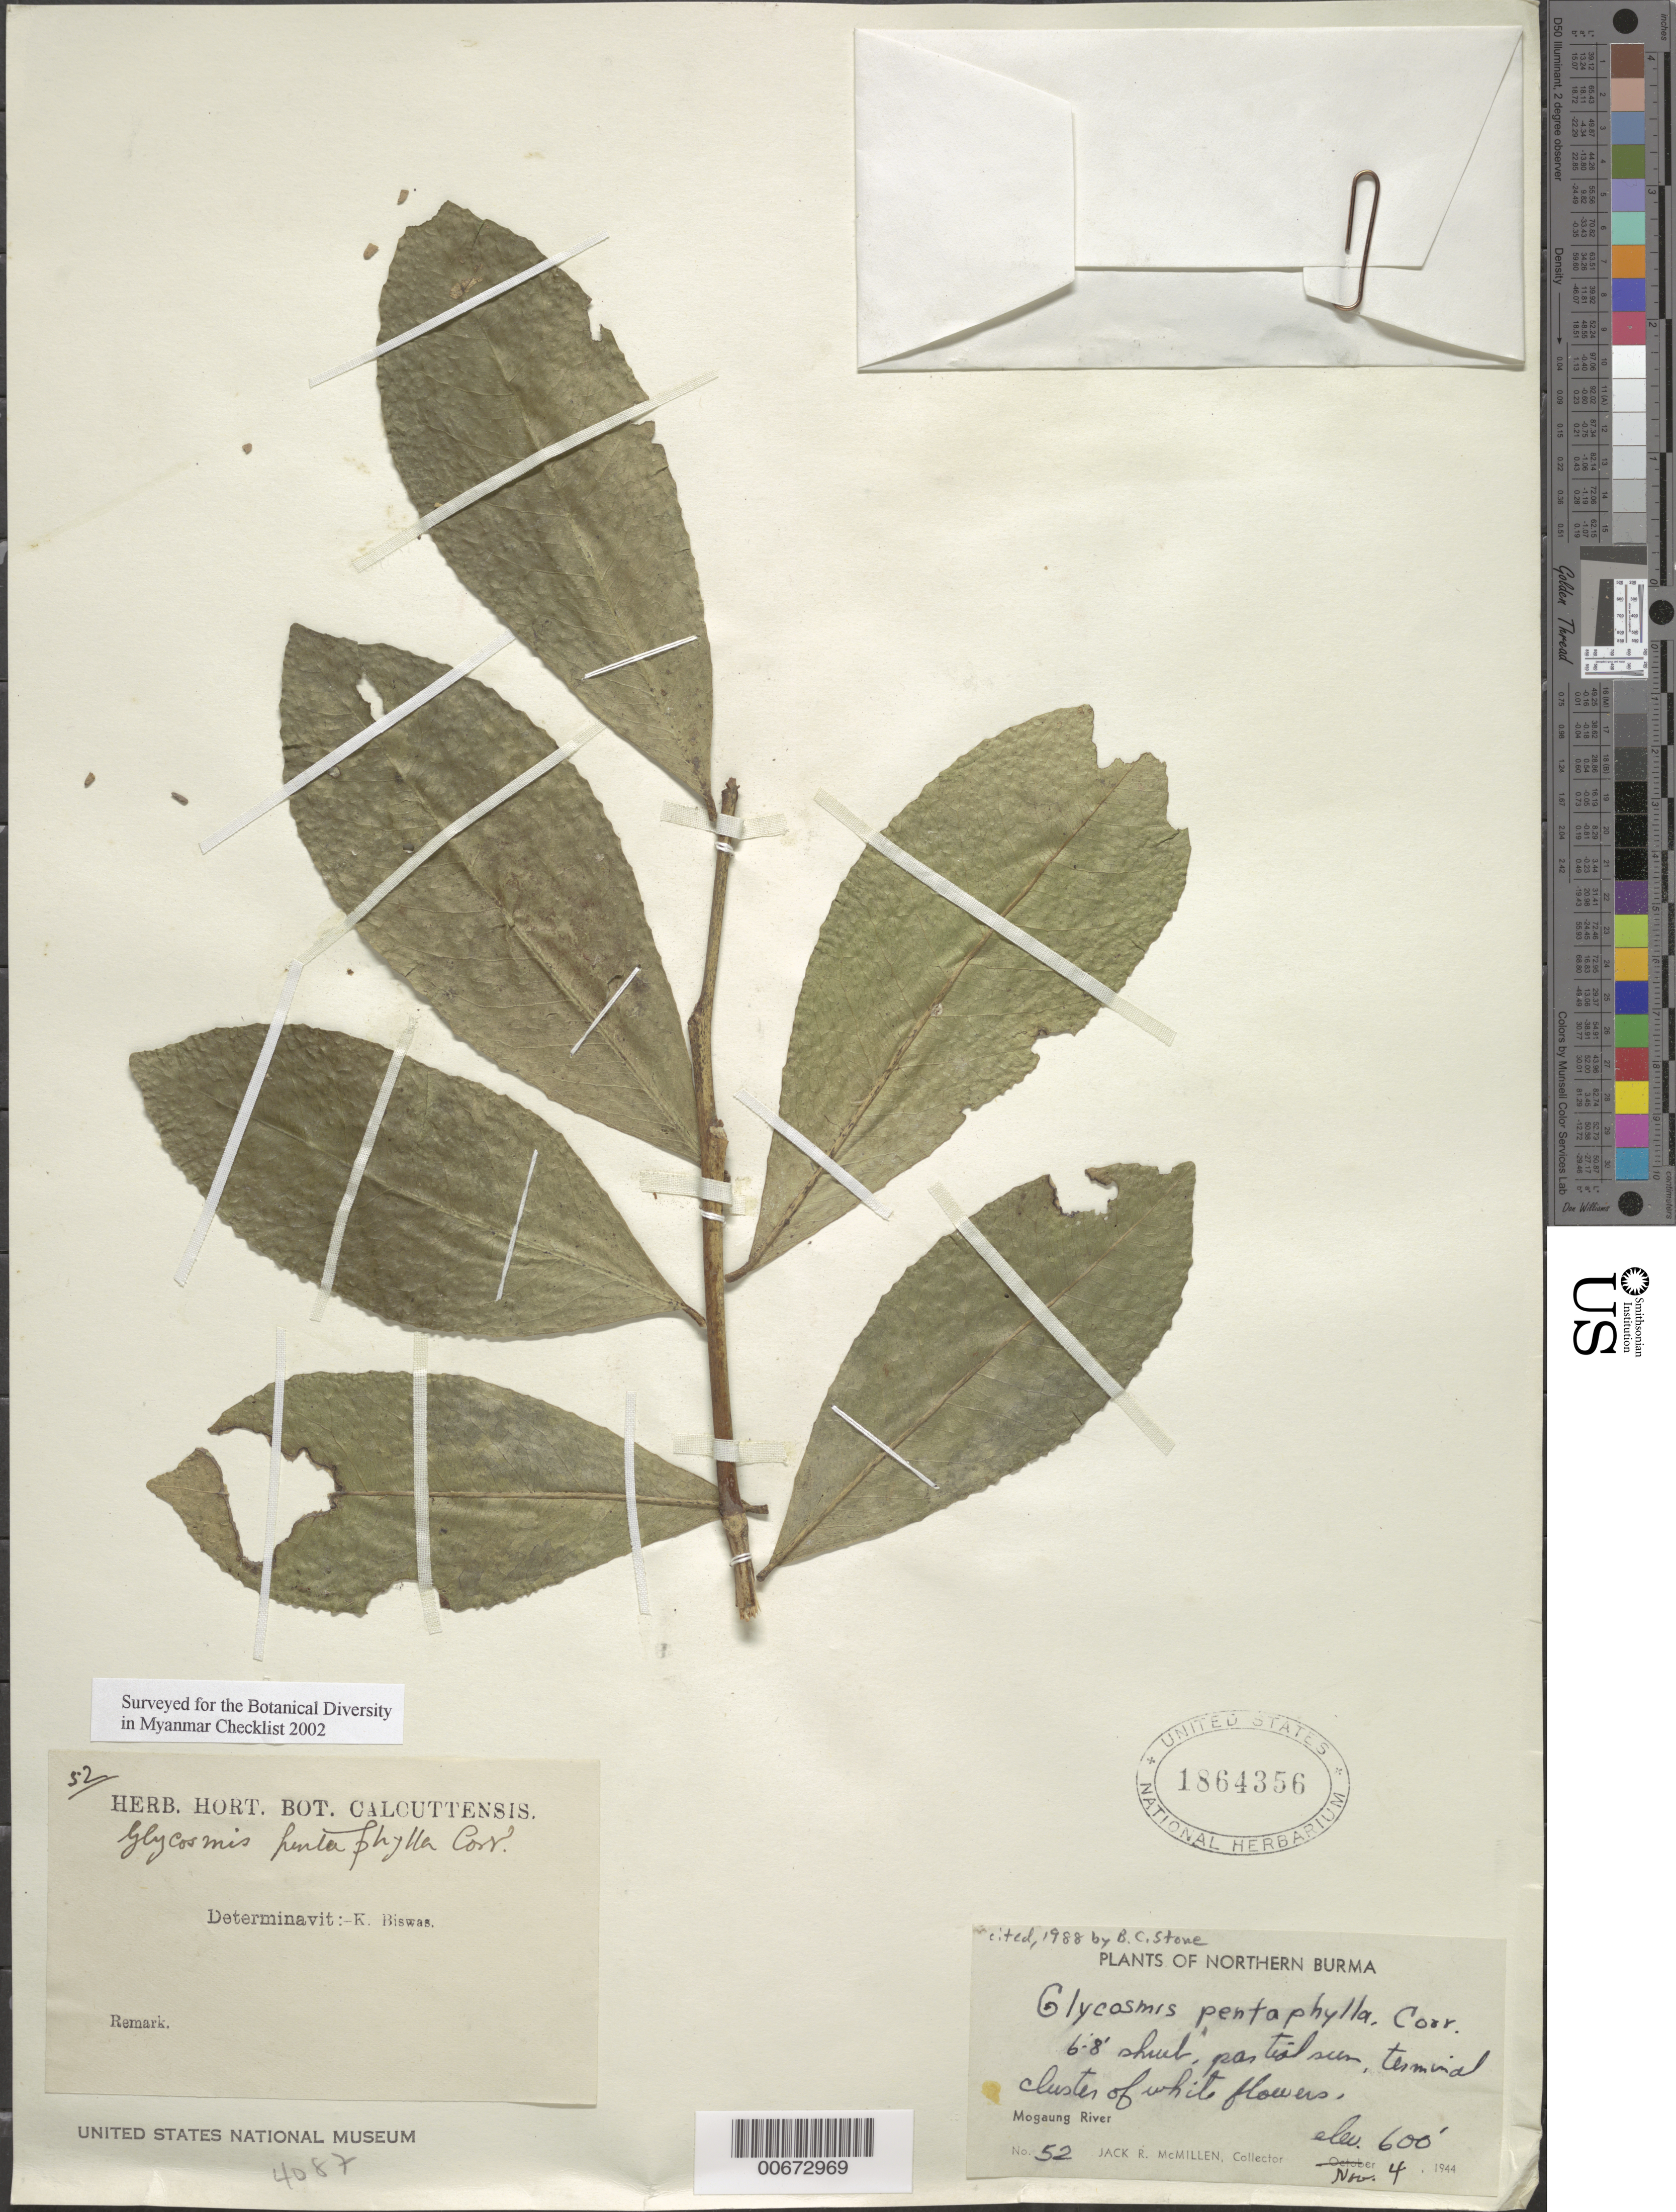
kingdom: Plantae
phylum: Tracheophyta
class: Magnoliopsida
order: Sapindales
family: Rutaceae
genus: Glycosmis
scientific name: Glycosmis pentaphylla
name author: (Retz.) DC.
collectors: J. McMillen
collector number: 52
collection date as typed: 04 Nov 1944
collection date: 1944-11-04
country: Myanmar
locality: Northern Burma, Mogaung River.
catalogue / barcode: US 1864356